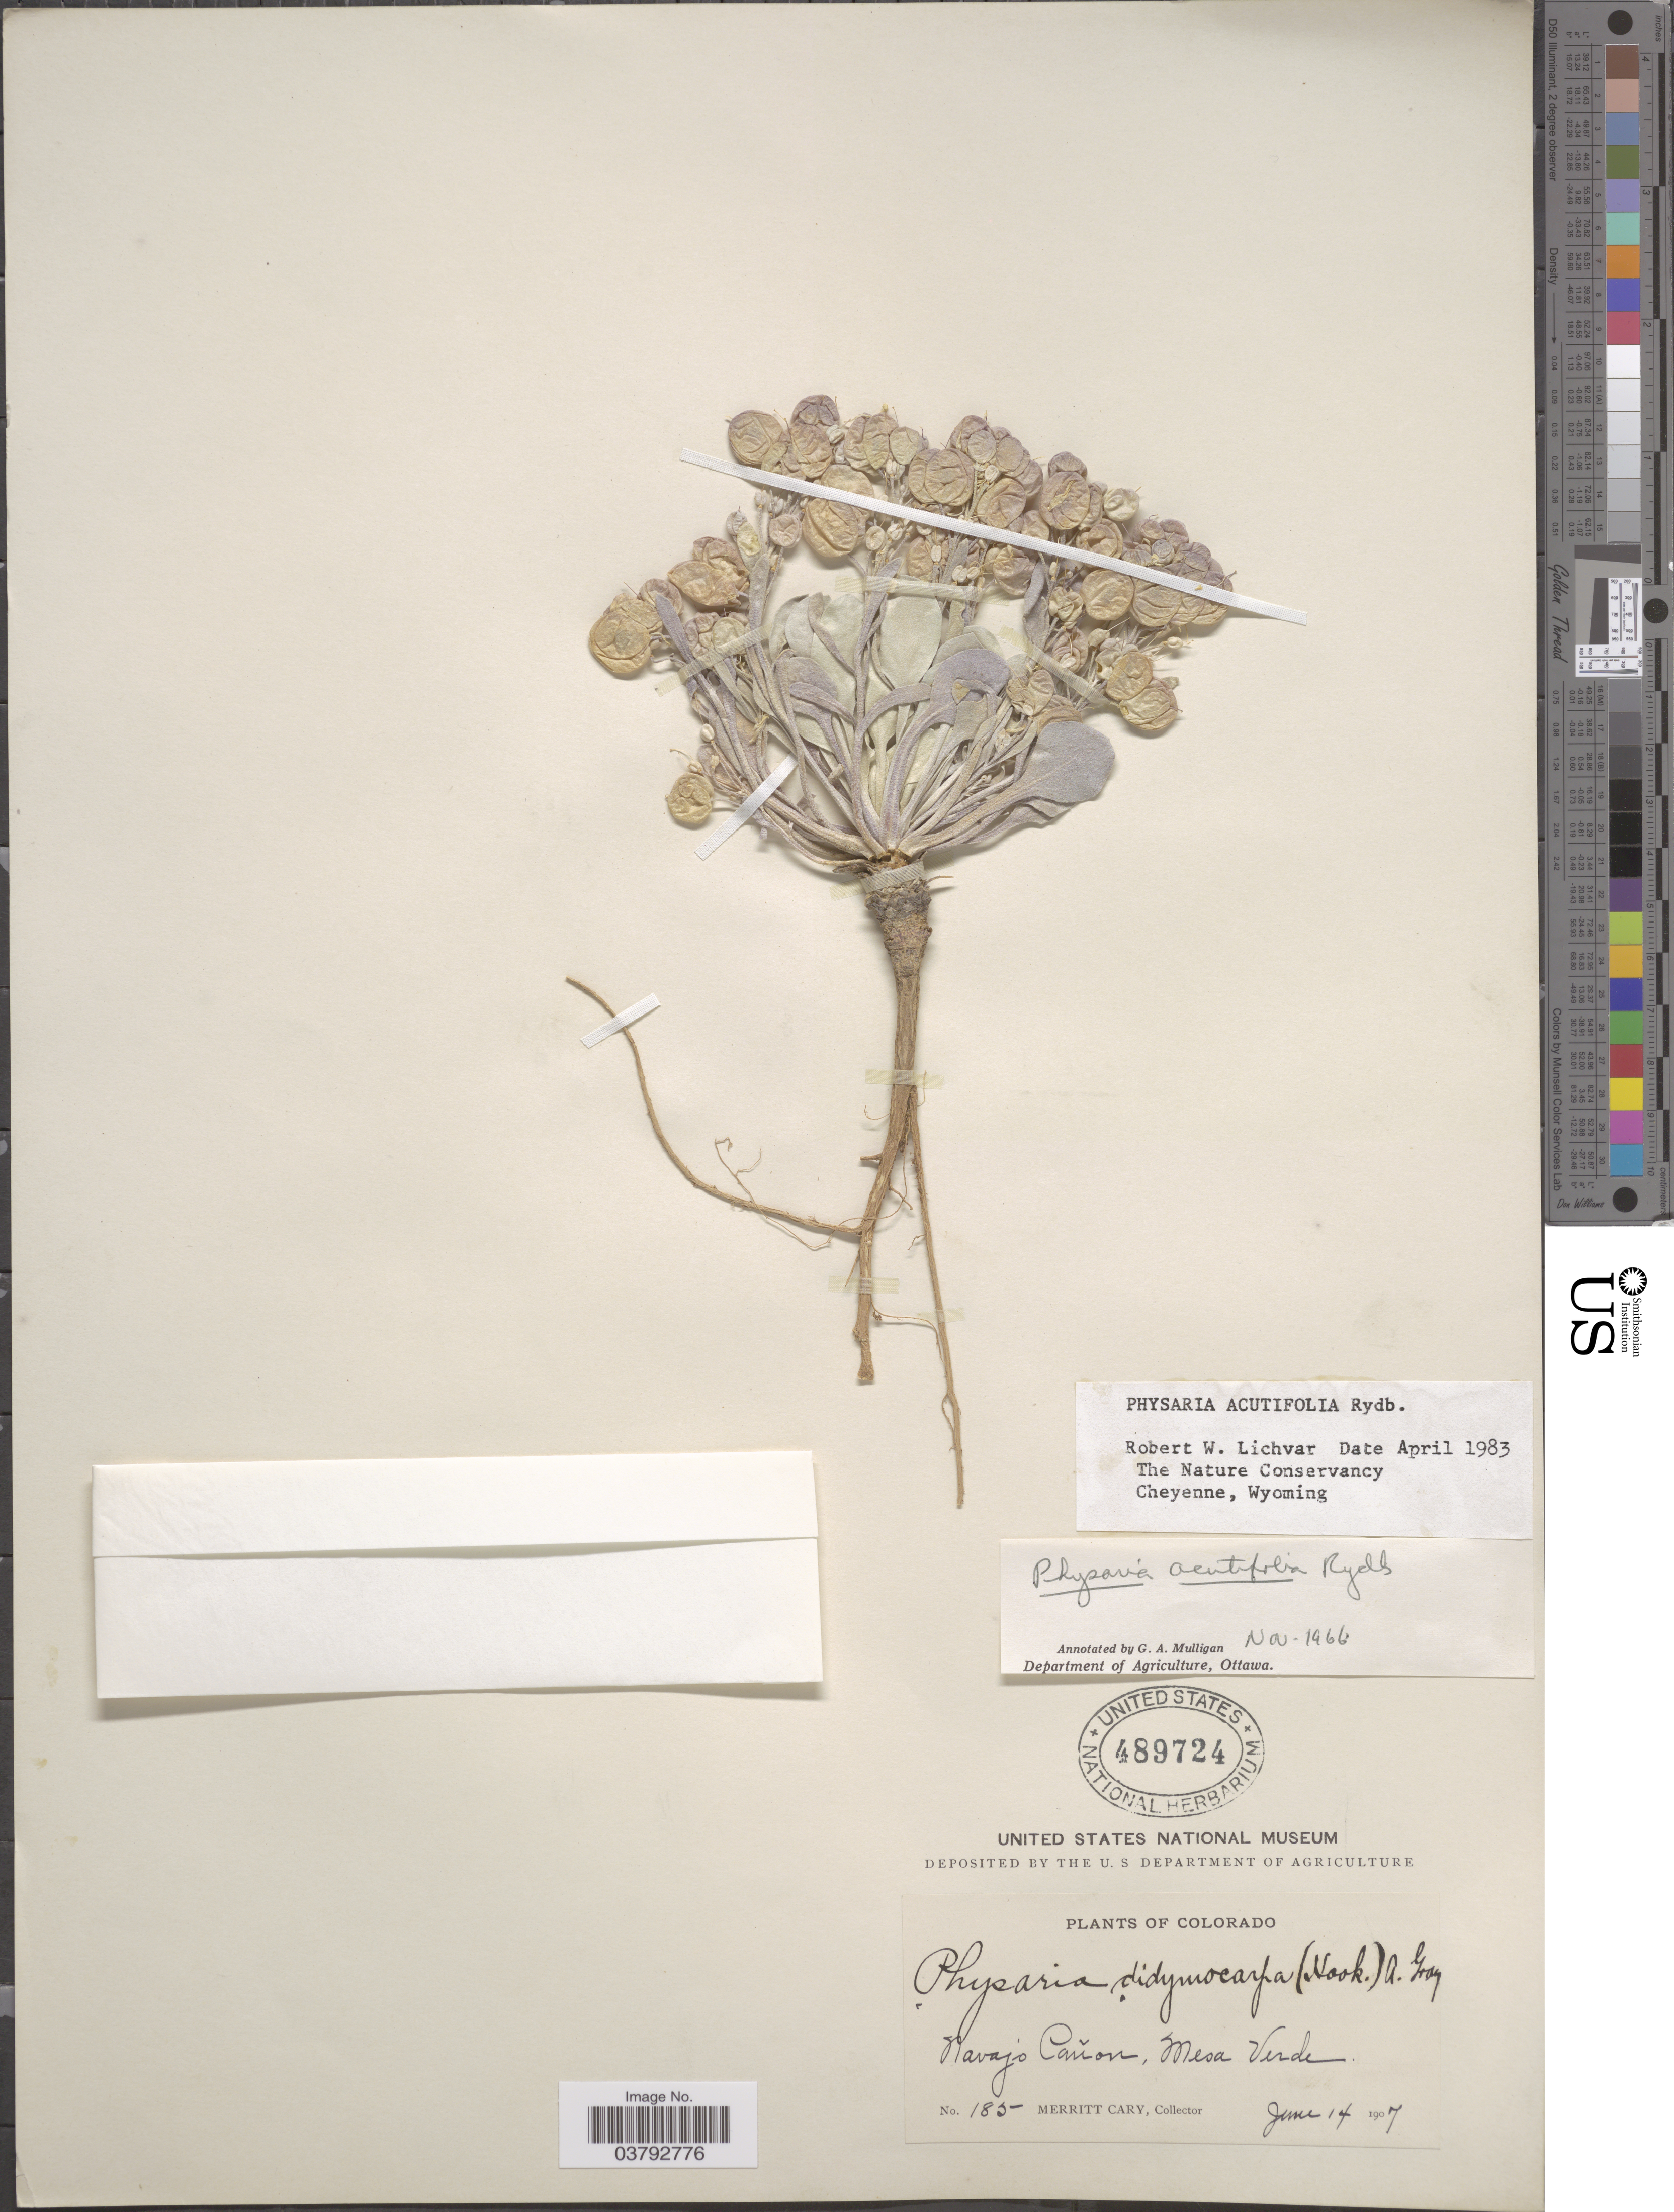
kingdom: Plantae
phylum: Tracheophyta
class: Magnoliopsida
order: Brassicales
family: Brassicaceae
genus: Physaria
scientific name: Physaria acutifolia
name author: Rydb.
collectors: M. Cary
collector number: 185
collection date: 1907-06-14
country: United States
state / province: Colorado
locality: Navajo Cañon, Mesa Verde.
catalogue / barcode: US 489724